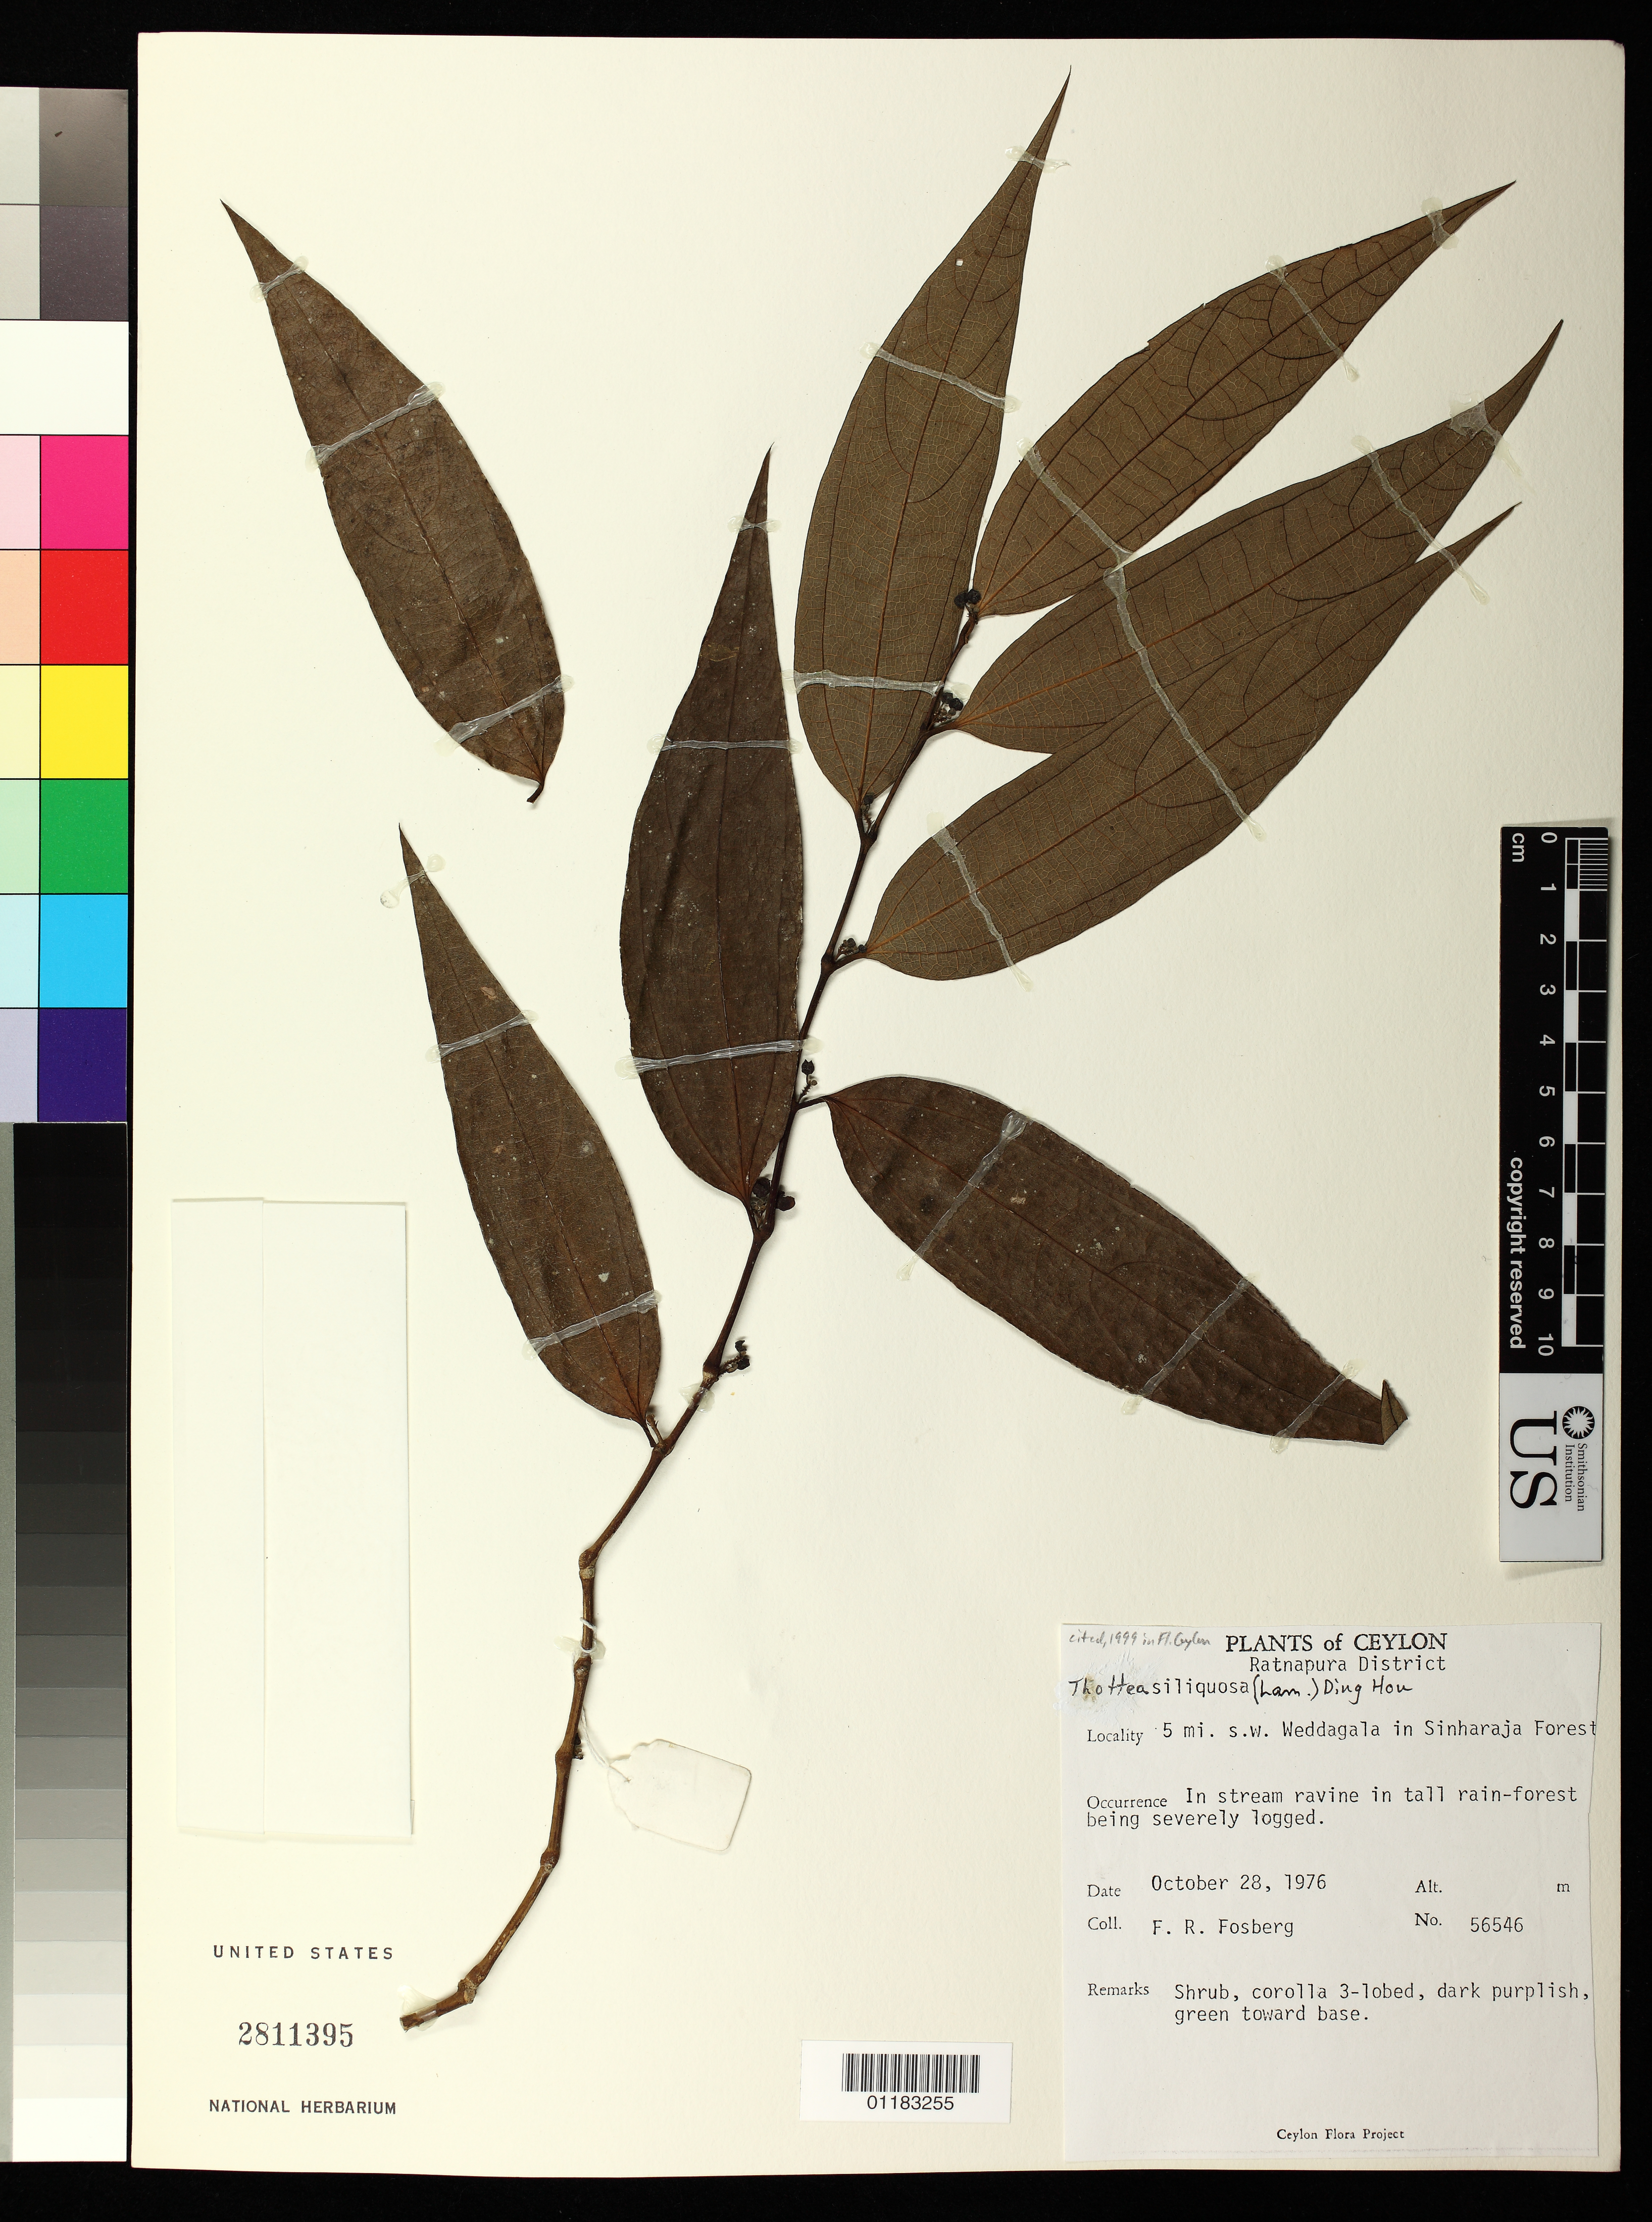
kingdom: Plantae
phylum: Tracheophyta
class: Magnoliopsida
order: Piperales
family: Aristolochiaceae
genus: Thottea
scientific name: Thottea siliquosa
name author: (Lam.) Ding Hou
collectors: F. R. Fosberg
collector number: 56546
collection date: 1976-10-28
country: Sri Lanka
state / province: Sabaragamuwa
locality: Ratnapura District: 5 mi. S.W. Weddagala in Sinharaja Forest.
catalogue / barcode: US 2811395